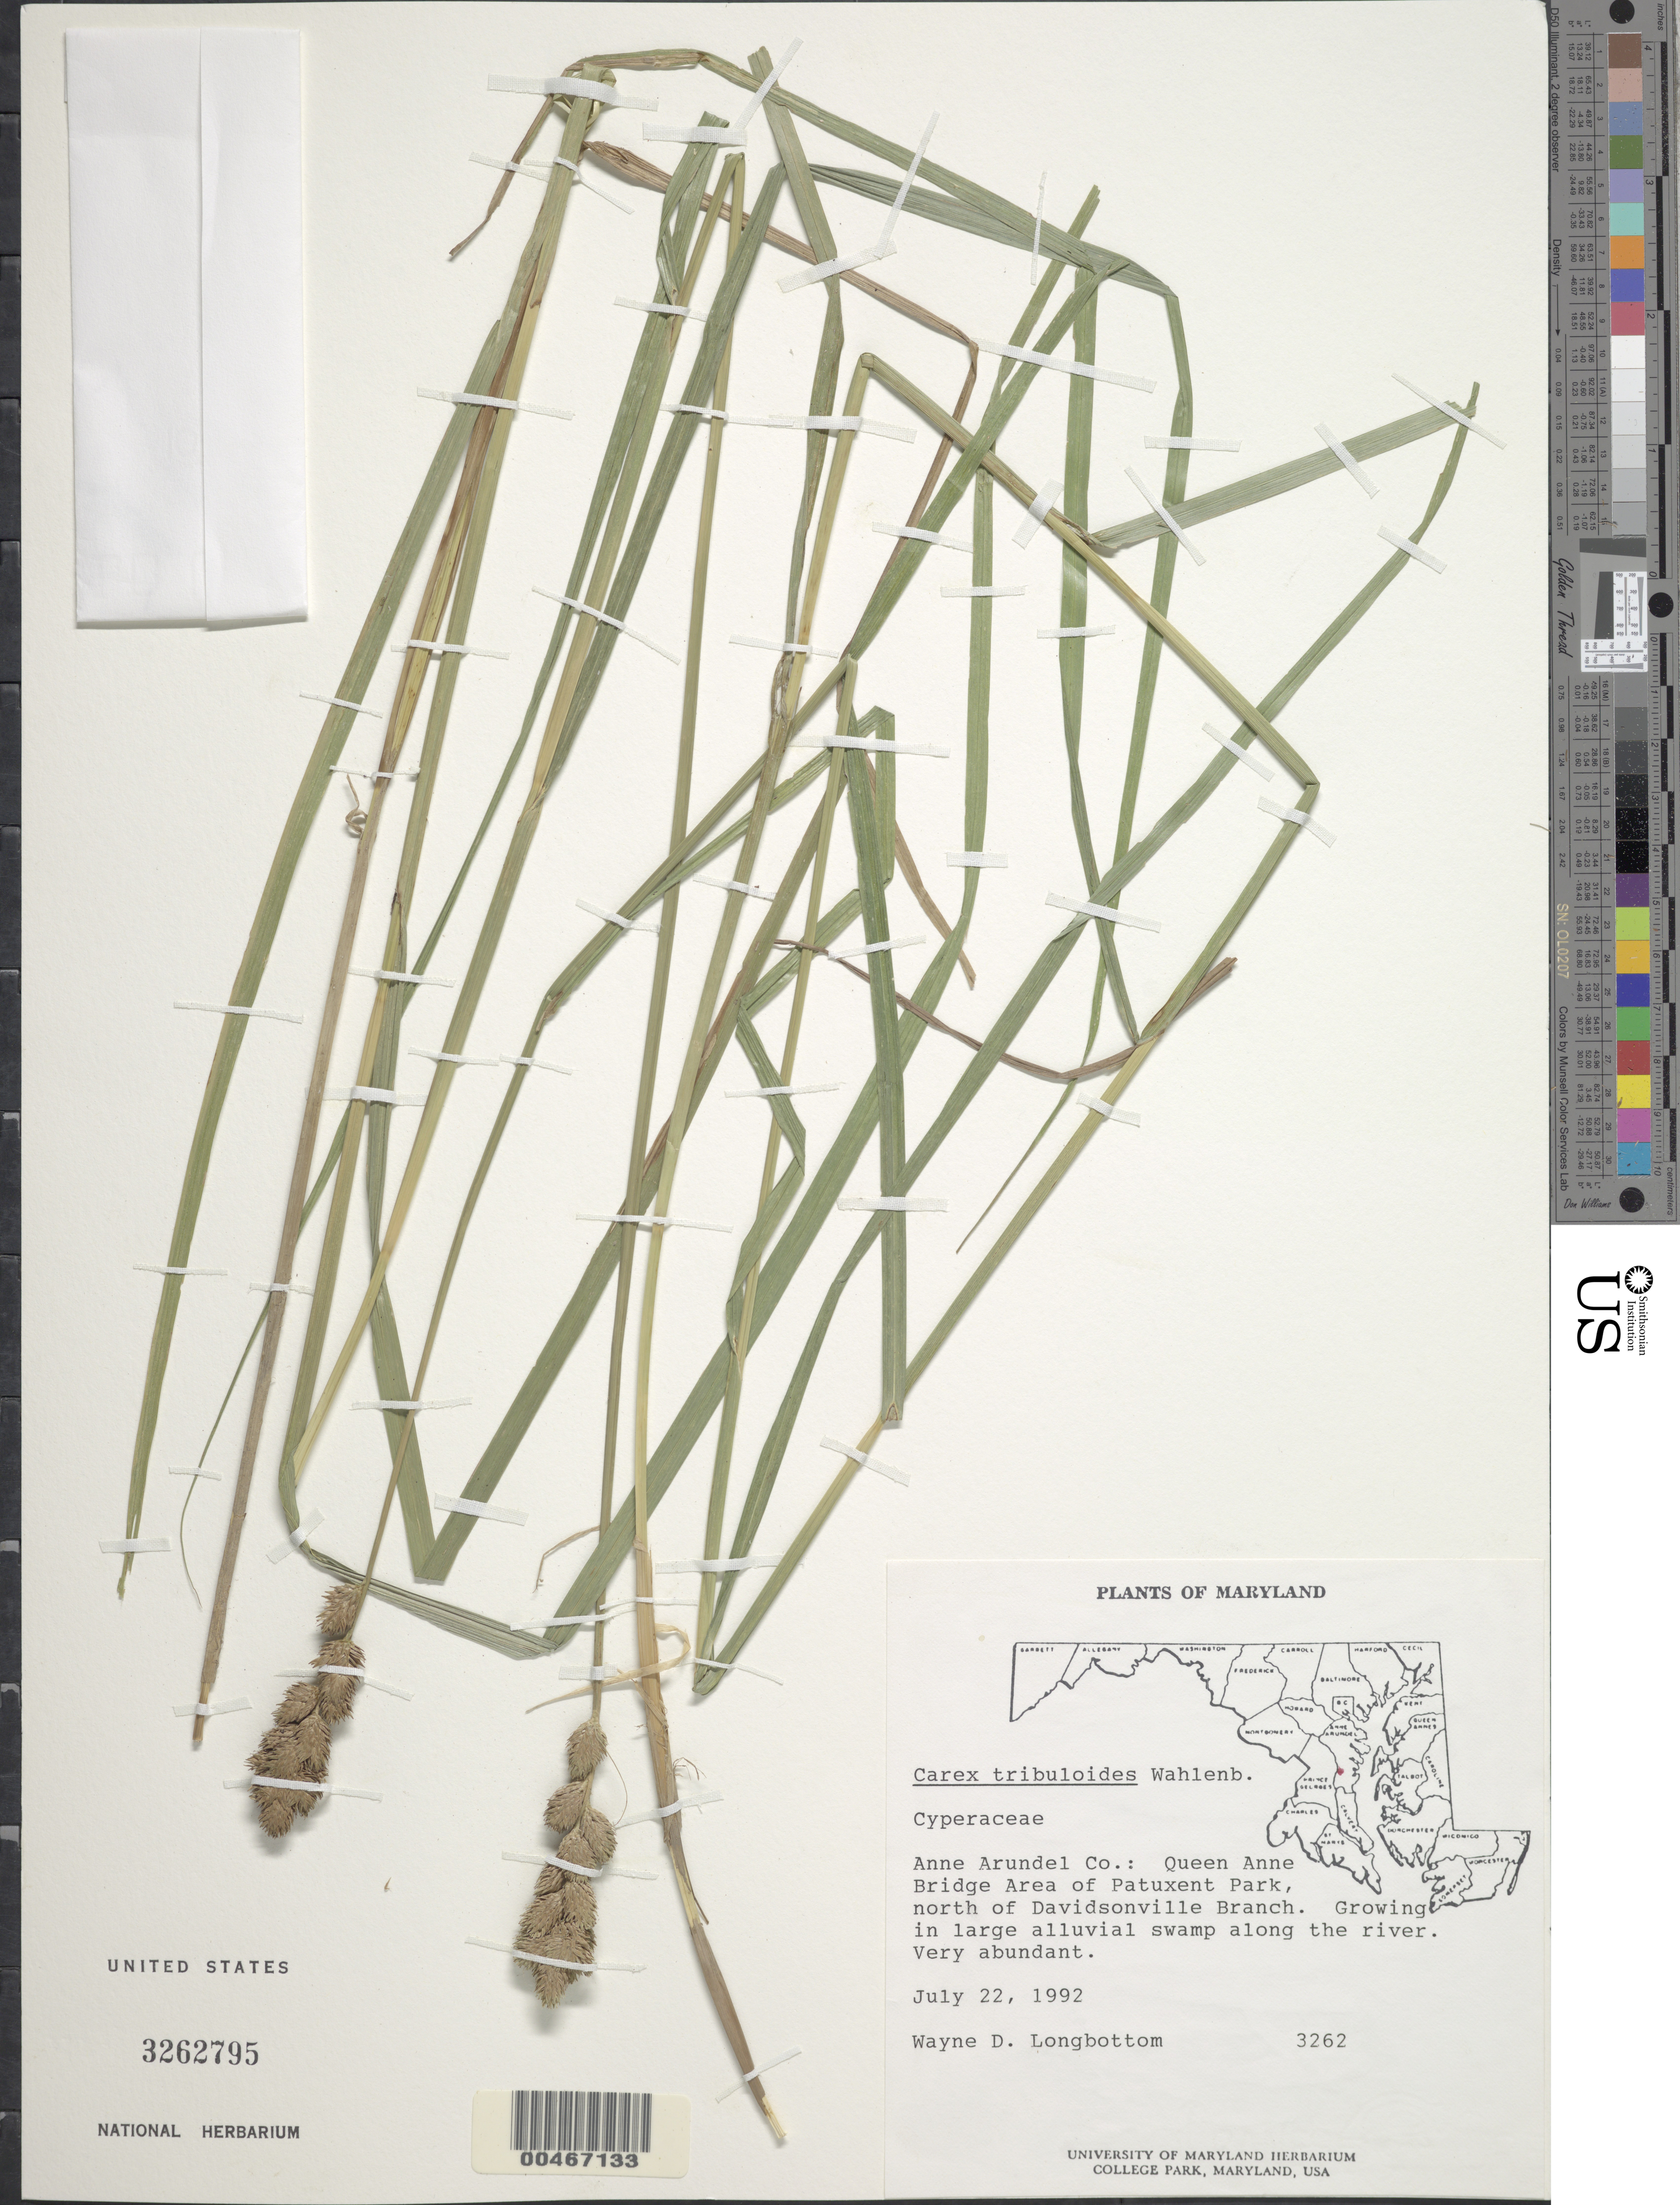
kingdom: Plantae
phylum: Tracheophyta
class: Liliopsida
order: Poales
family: Cyperaceae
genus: Carex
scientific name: Carex tribuloides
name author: Wahlenb.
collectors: W. D. Longbottom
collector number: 3262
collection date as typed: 22 Jul 1992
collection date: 1992-07-22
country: United States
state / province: Maryland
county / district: Anne Arundel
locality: Queen Anne Bridge area of Patuxent Park, N of Davidsonville Branch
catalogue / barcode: US 3262795